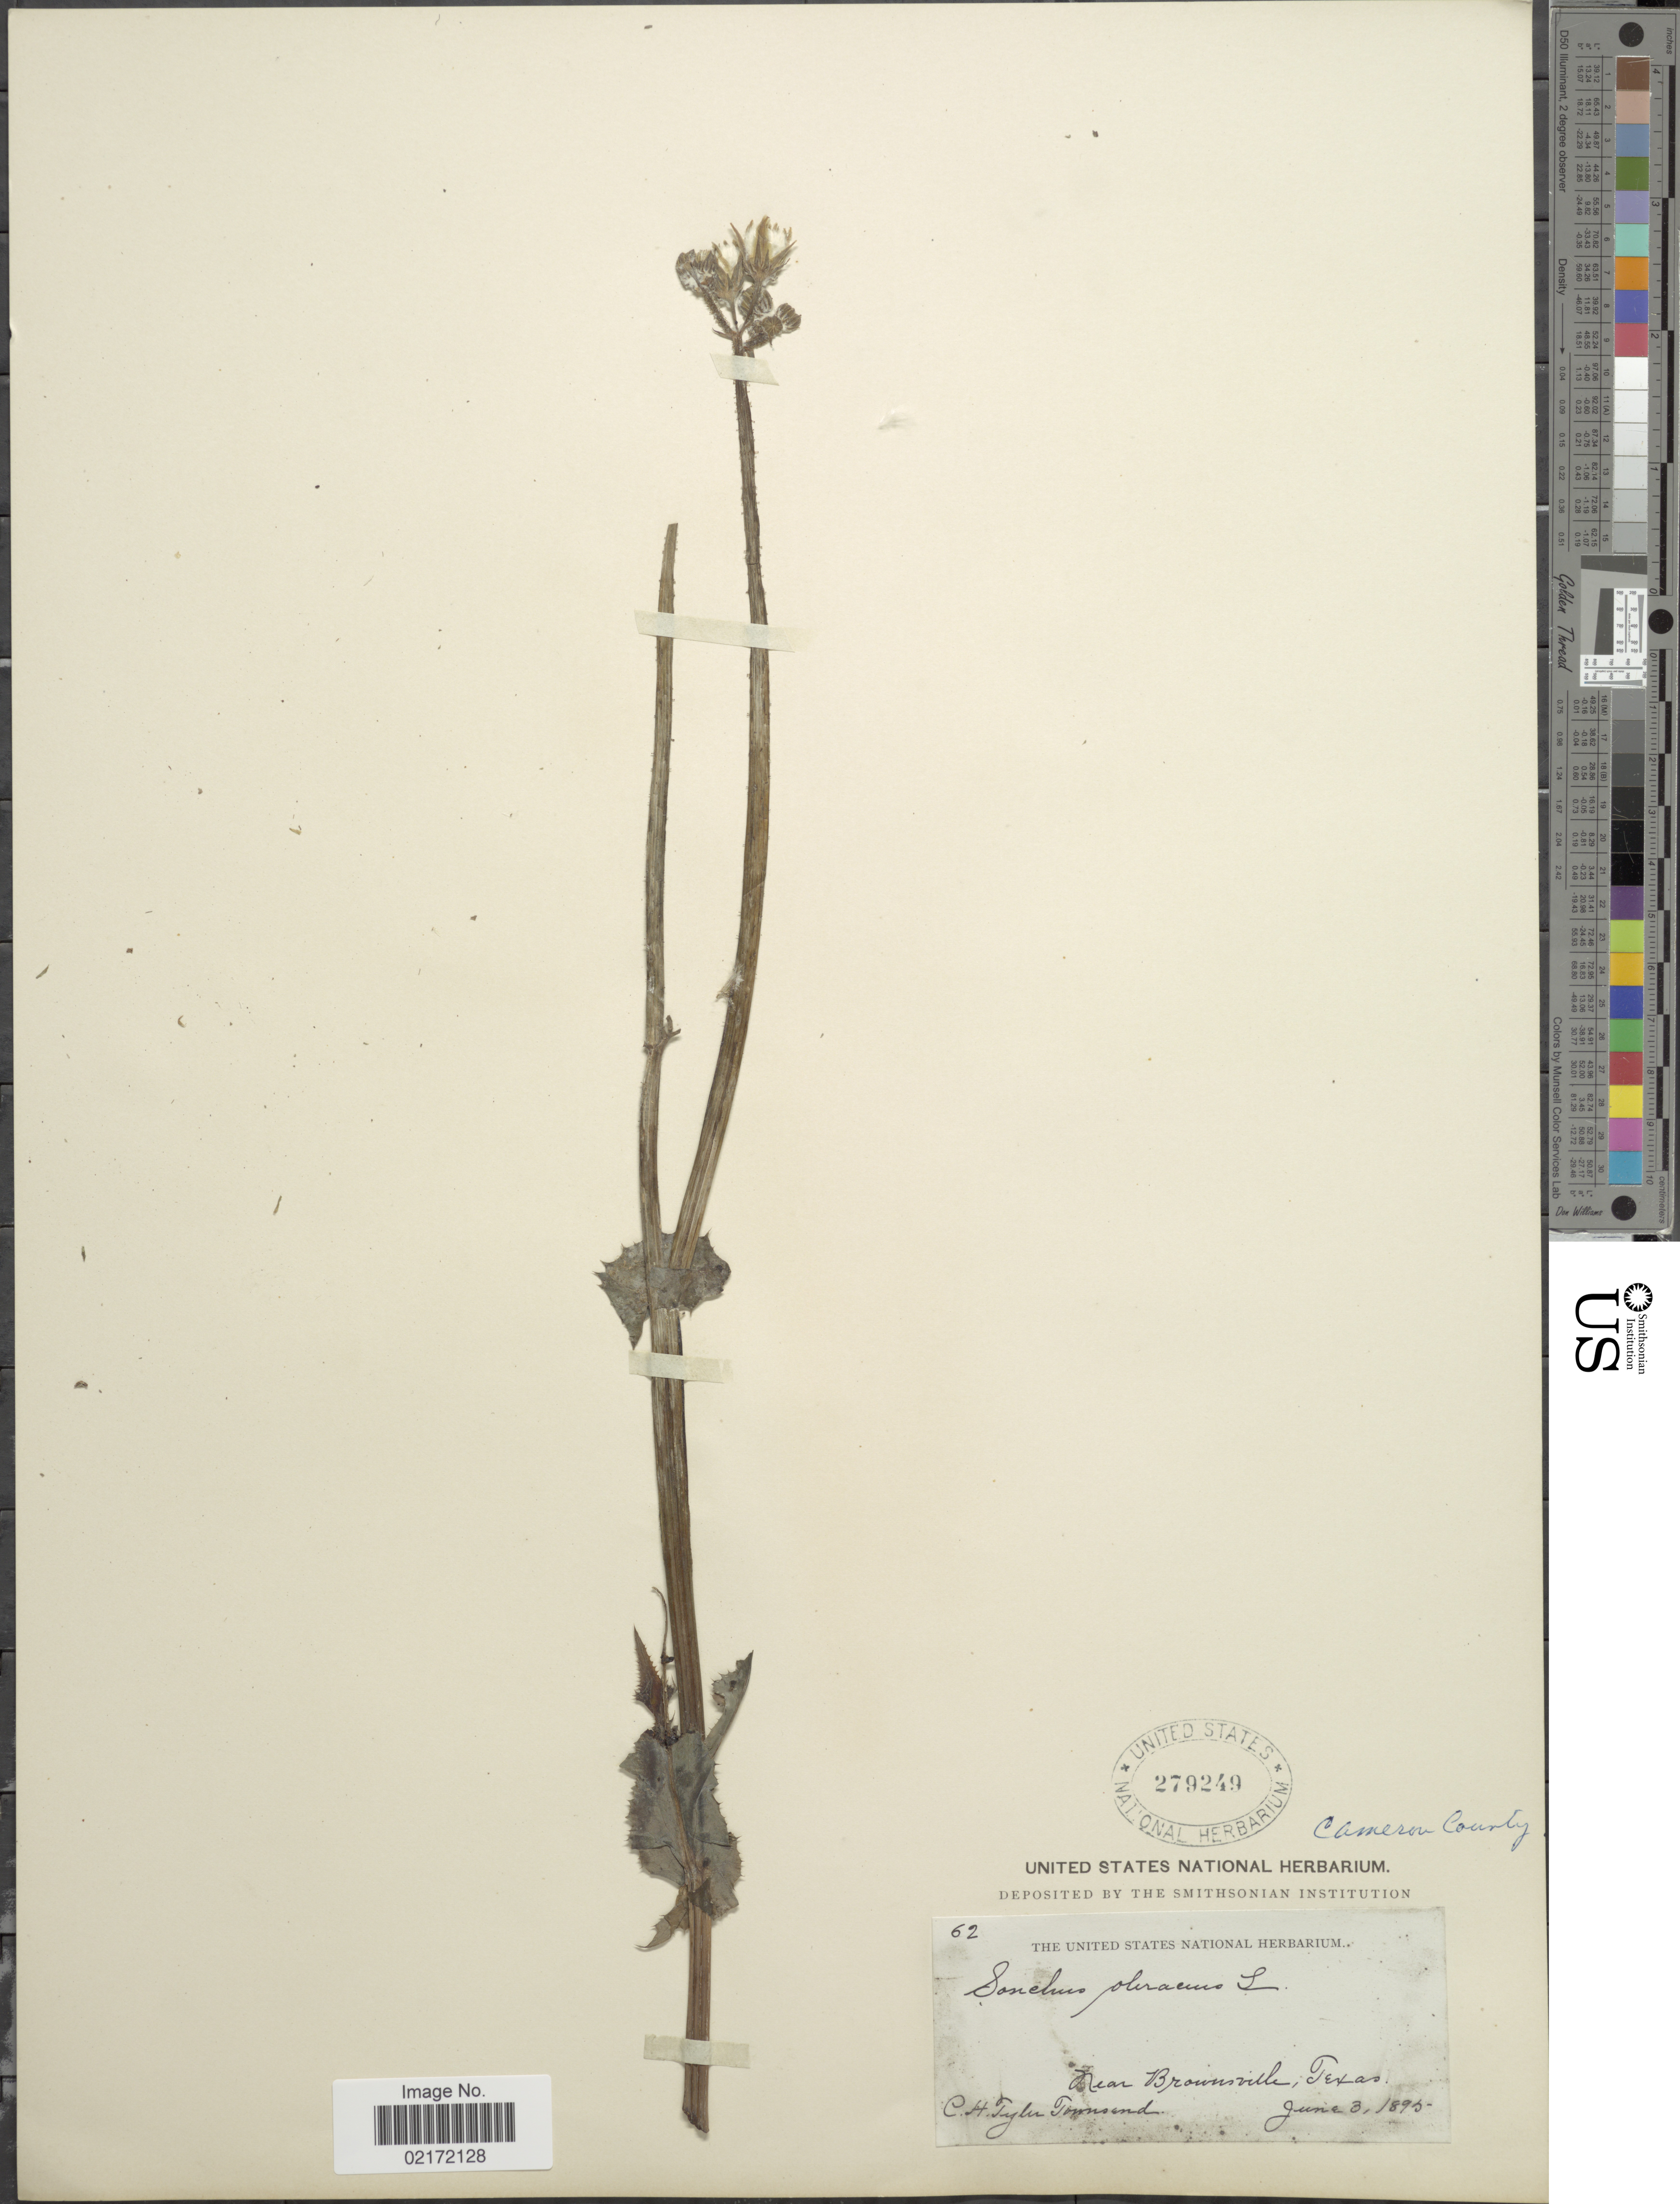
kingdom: Plantae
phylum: Tracheophyta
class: Magnoliopsida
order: Asterales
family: Asteraceae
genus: Sonchus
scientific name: Sonchus oleraceus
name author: L.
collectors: C. H. T. Townsend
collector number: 62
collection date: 1895-06-03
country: United States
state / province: Texas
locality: Near Brownsville, Texas. Cameron County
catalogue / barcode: US 279249